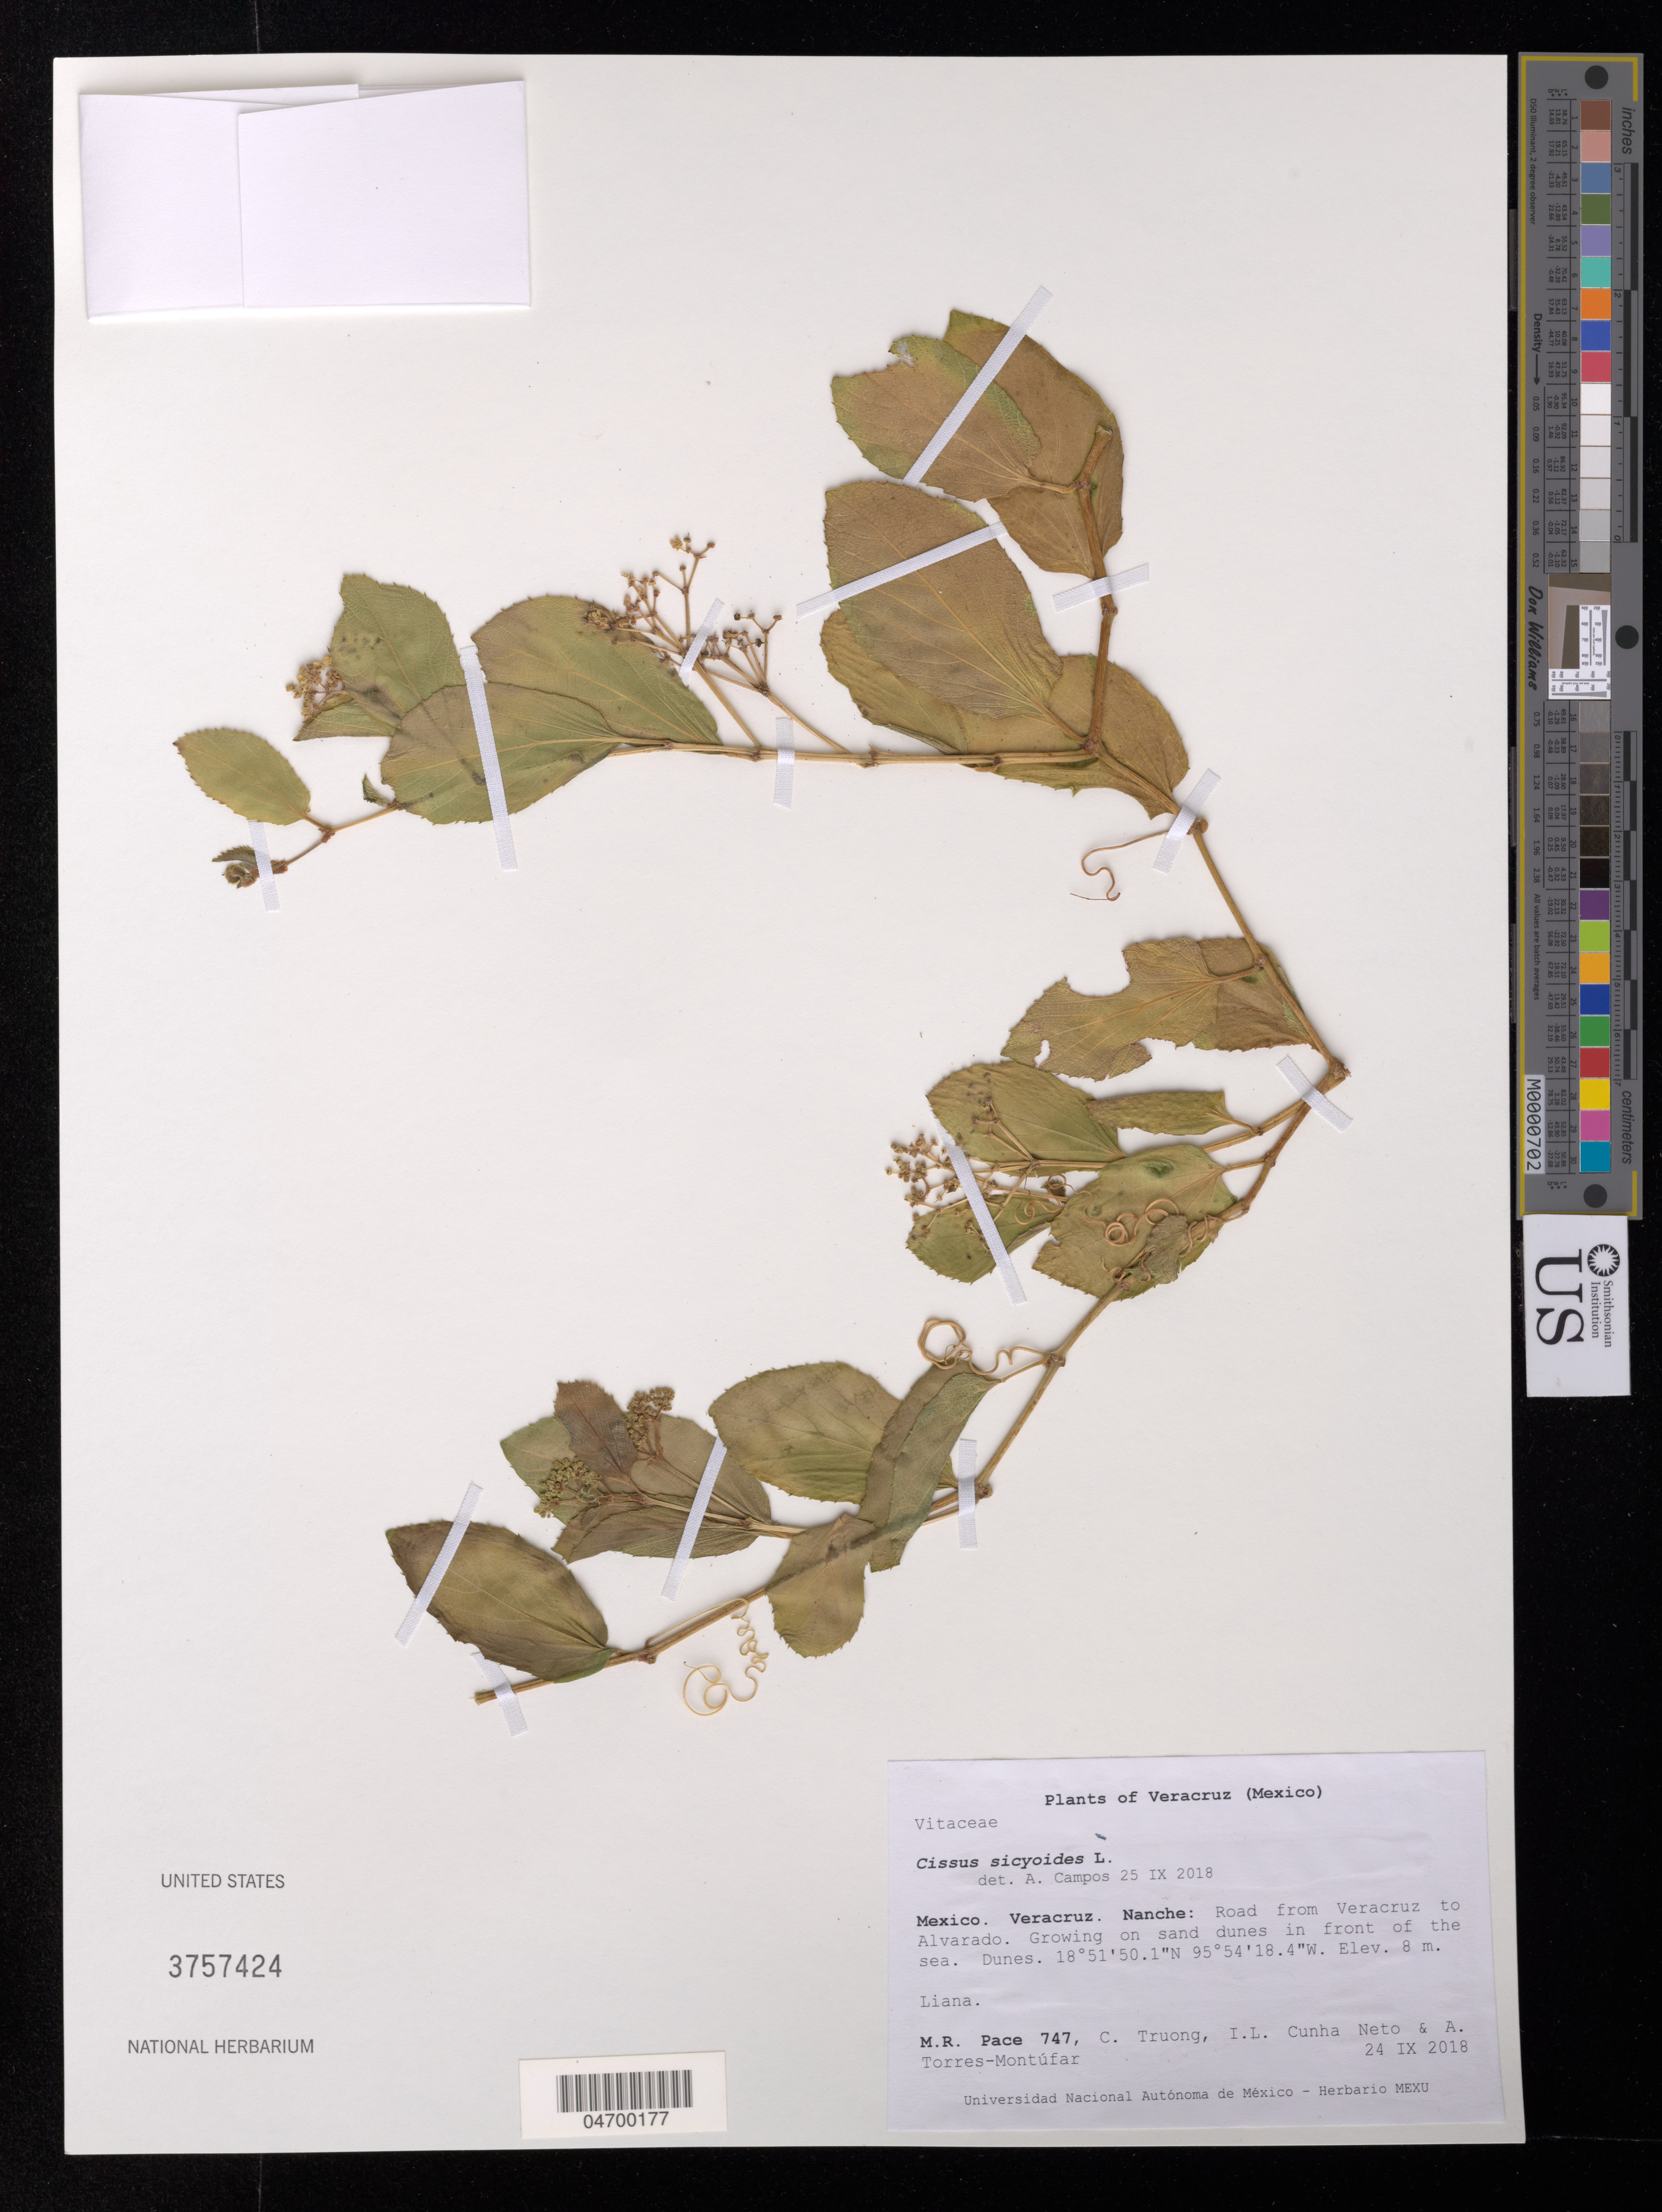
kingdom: Plantae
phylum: Tracheophyta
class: Magnoliopsida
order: Vitales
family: Vitaceae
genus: Cissus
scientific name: Cissus sicyoides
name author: L.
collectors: M. R. Pace, C. Truong, I. L. Cunha Neto & A. Torres-Montúfar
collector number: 747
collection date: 2018-09-24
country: Mexico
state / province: Veracruz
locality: Veracruz. Nanche: Road from Veracruz to Alvarado.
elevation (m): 8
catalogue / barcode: US 3757424